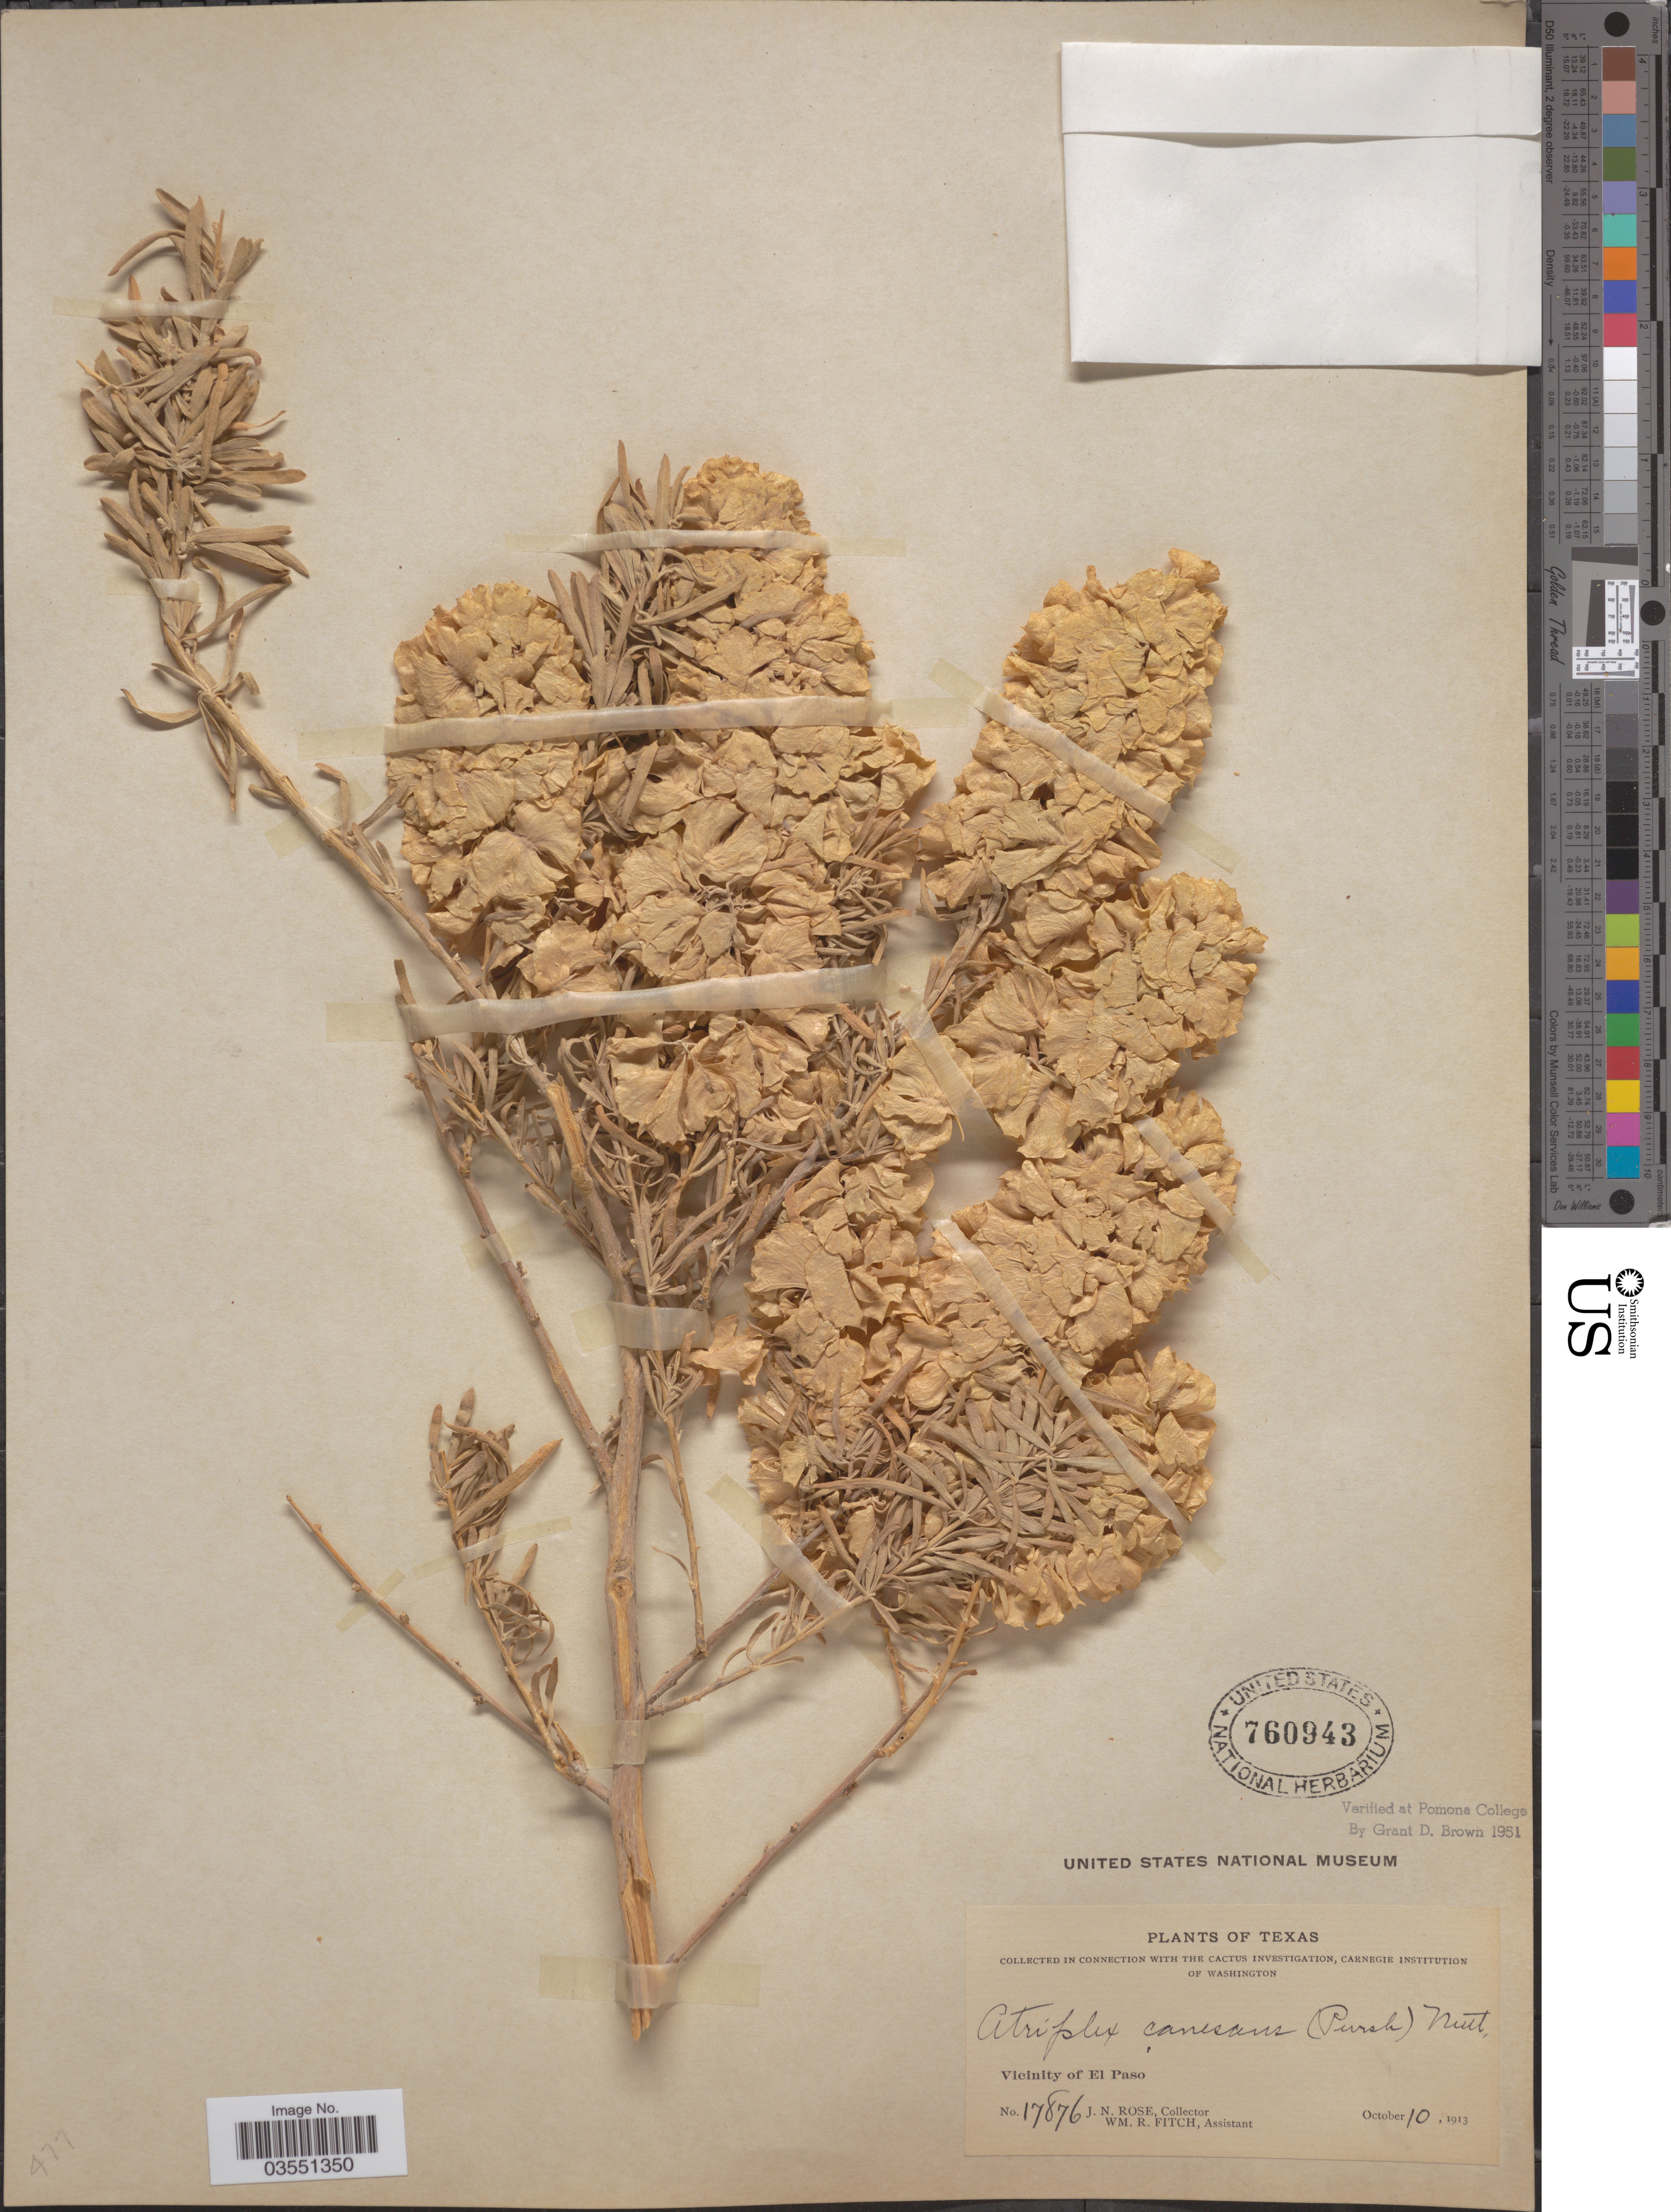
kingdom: Plantae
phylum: Tracheophyta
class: Magnoliopsida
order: Caryophyllales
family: Amaranthaceae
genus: Atriplex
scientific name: Atriplex canescens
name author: (Pursh) Nutt.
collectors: J. N. Rose & W. R. Fitch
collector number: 17876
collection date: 1913-10-10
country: United States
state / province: Texas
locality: Vicinity of El Paso.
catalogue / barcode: US 760943